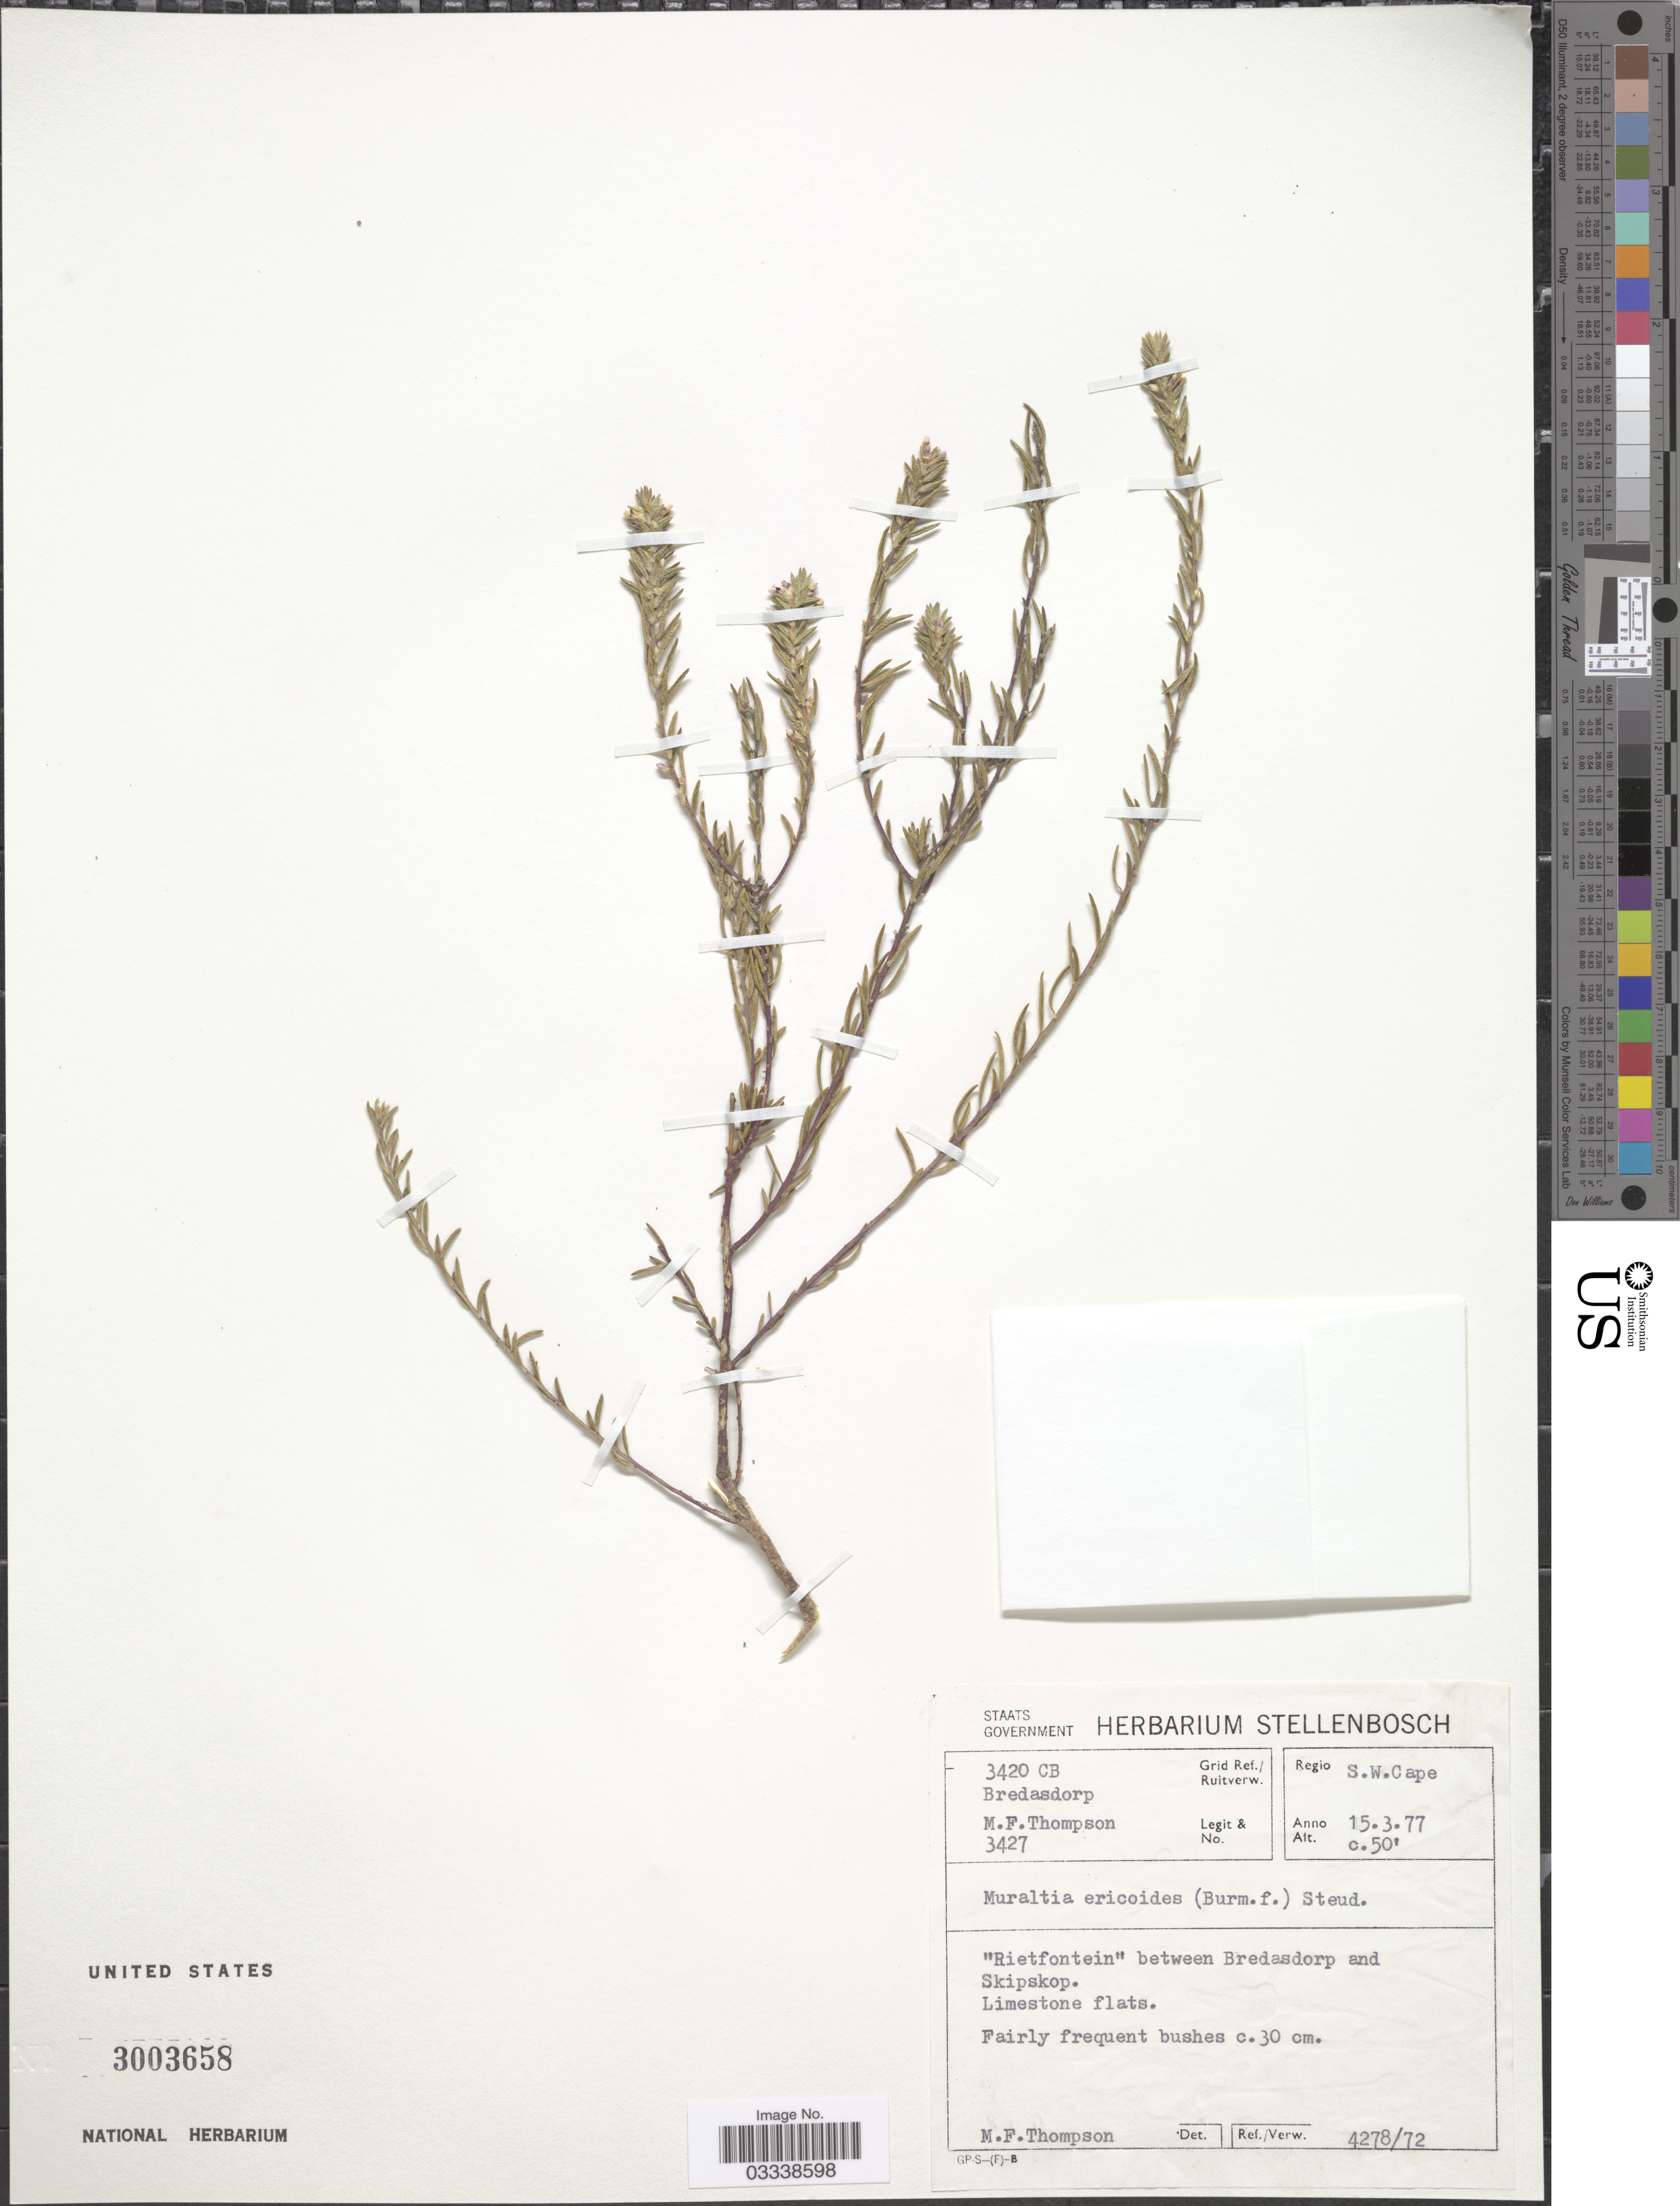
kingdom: Plantae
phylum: Tracheophyta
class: Magnoliopsida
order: Fabales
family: Polygalaceae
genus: Muraltia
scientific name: Muraltia ericoides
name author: Steud.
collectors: M. F. Thompson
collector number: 3427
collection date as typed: Transcribed d/m/y: 15/3/77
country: South Africa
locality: Grid Ref./Ruitverw. 3420CB, Bredasdorp, Regio S.W. Cape, "Rietfontein" between Bredasdorp and Skipskop.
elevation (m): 15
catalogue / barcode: US 3003658